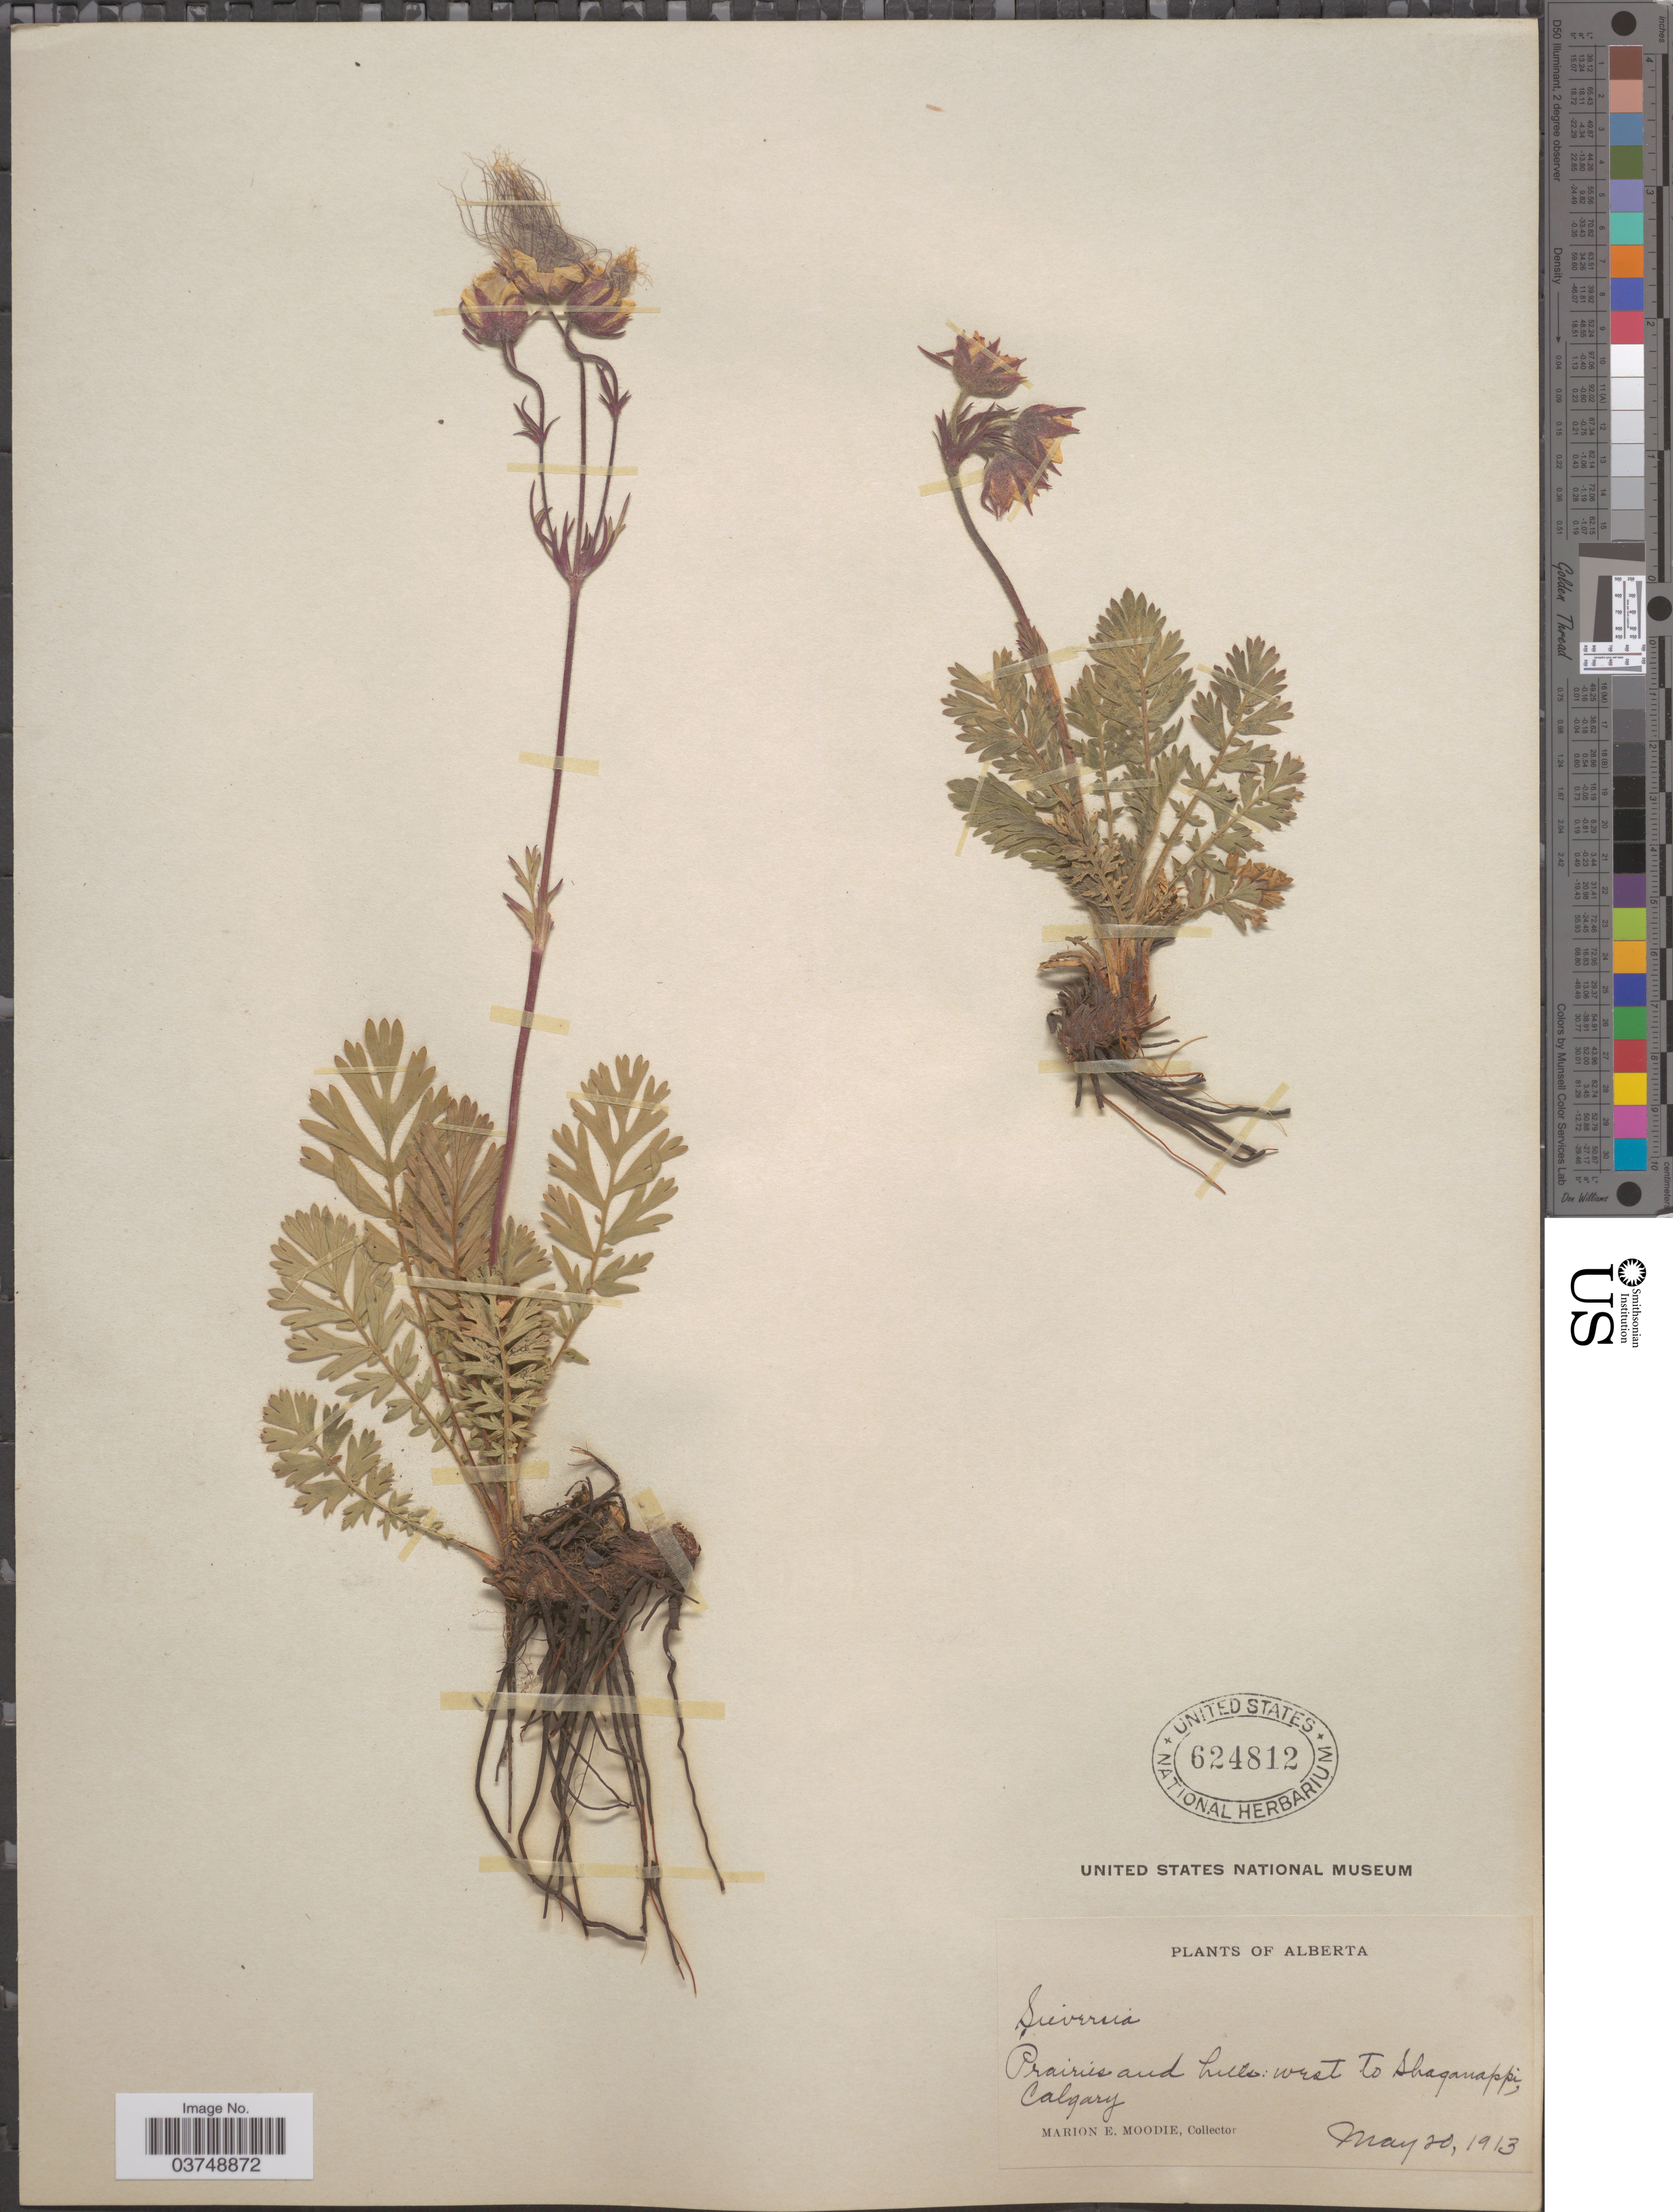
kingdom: Plantae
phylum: Tracheophyta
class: Magnoliopsida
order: Rosales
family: Rosaceae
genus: Geum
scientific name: Geum triflorum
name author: Pursh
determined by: Strong, Mark T., (BOT), Smithsonian Institution - National Museum of Natural History (UNITED STATES)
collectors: M. E. Moodie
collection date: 1913-05-20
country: Canada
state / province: Alberta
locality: Prairies and hills: west to Shaganappi, Calgary.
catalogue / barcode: US 624812